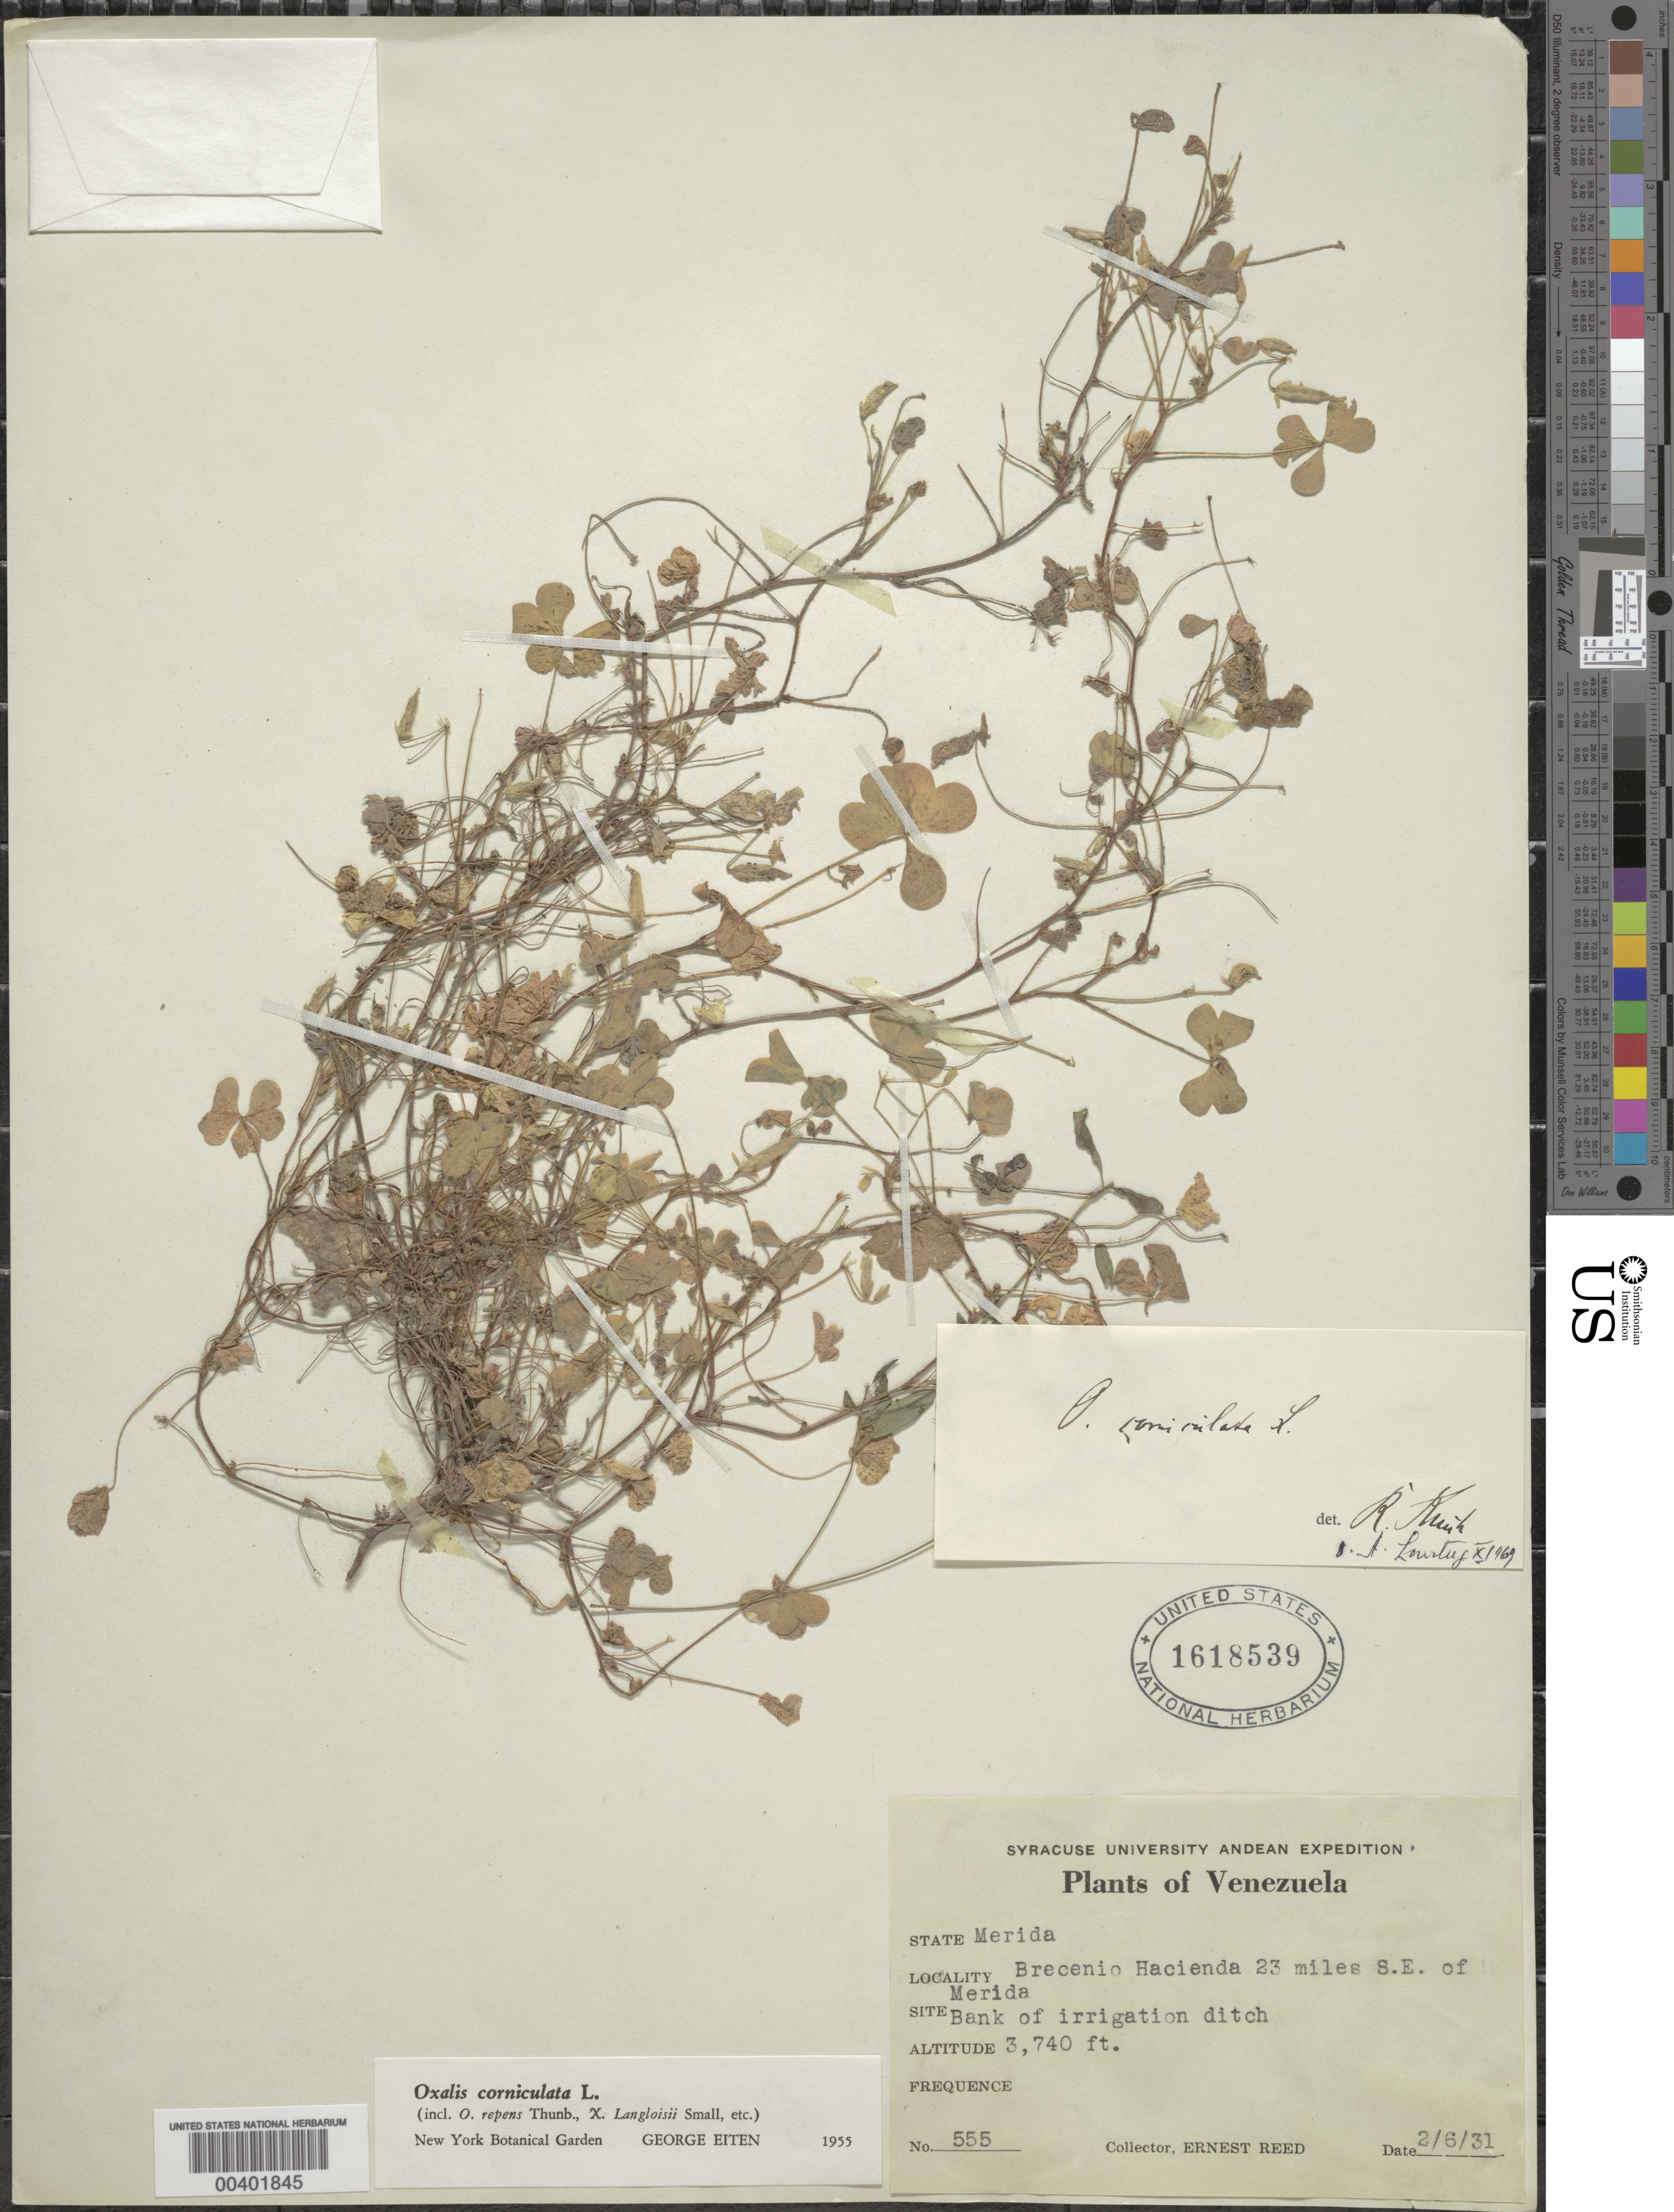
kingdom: Plantae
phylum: Tracheophyta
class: Magnoliopsida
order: Oxalidales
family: Oxalidaceae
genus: Oxalis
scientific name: Oxalis corniculata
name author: L.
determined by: Eiten, G.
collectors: E. Reed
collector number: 555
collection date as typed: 06 Feb 1931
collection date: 1931-02-06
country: Venezuela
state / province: Mérida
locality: Brecenio Hacienda 23 miles S.E. of Merida.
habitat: Bank of irrigation ditch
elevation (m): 1140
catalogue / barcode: US 1618539